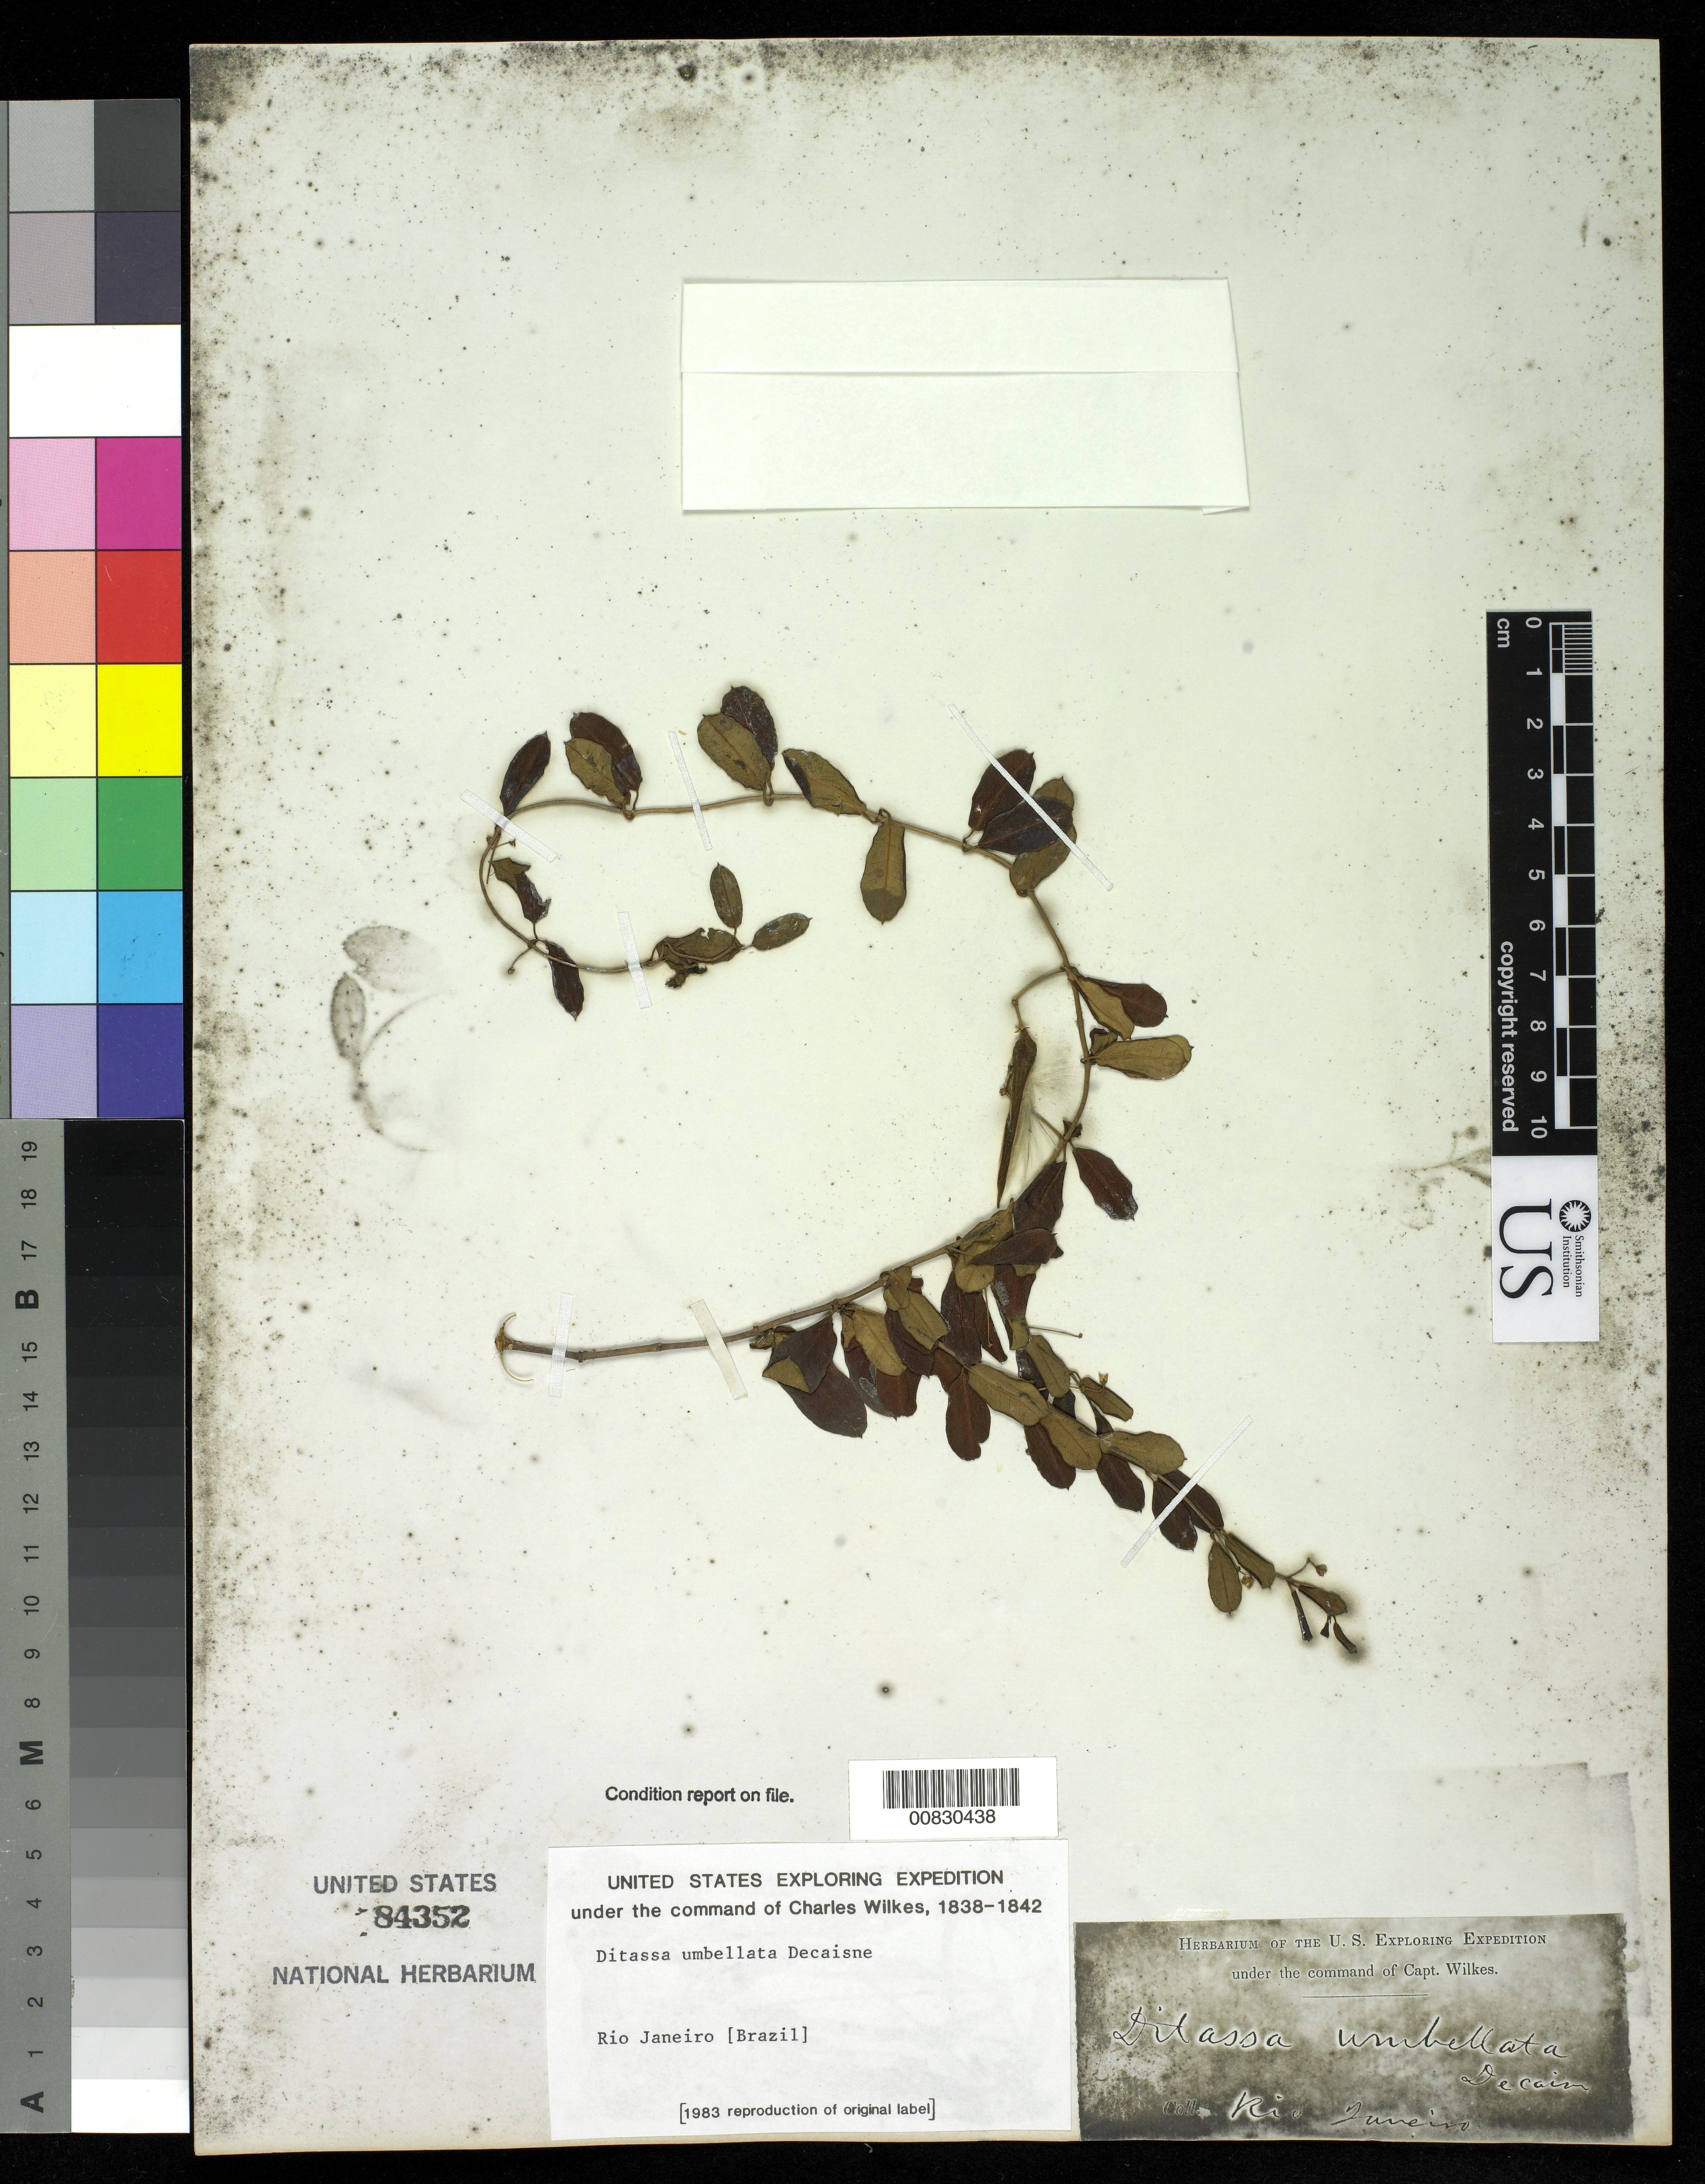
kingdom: Plantae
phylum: Tracheophyta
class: Magnoliopsida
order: Gentianales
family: Apocynaceae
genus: Ditassa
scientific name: Ditassa umbellata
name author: Decne.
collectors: Wilkes Explor. Exped.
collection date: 1838/1842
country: Brazil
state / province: Rio de Janeiro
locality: Rio Janeiro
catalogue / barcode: US 84352